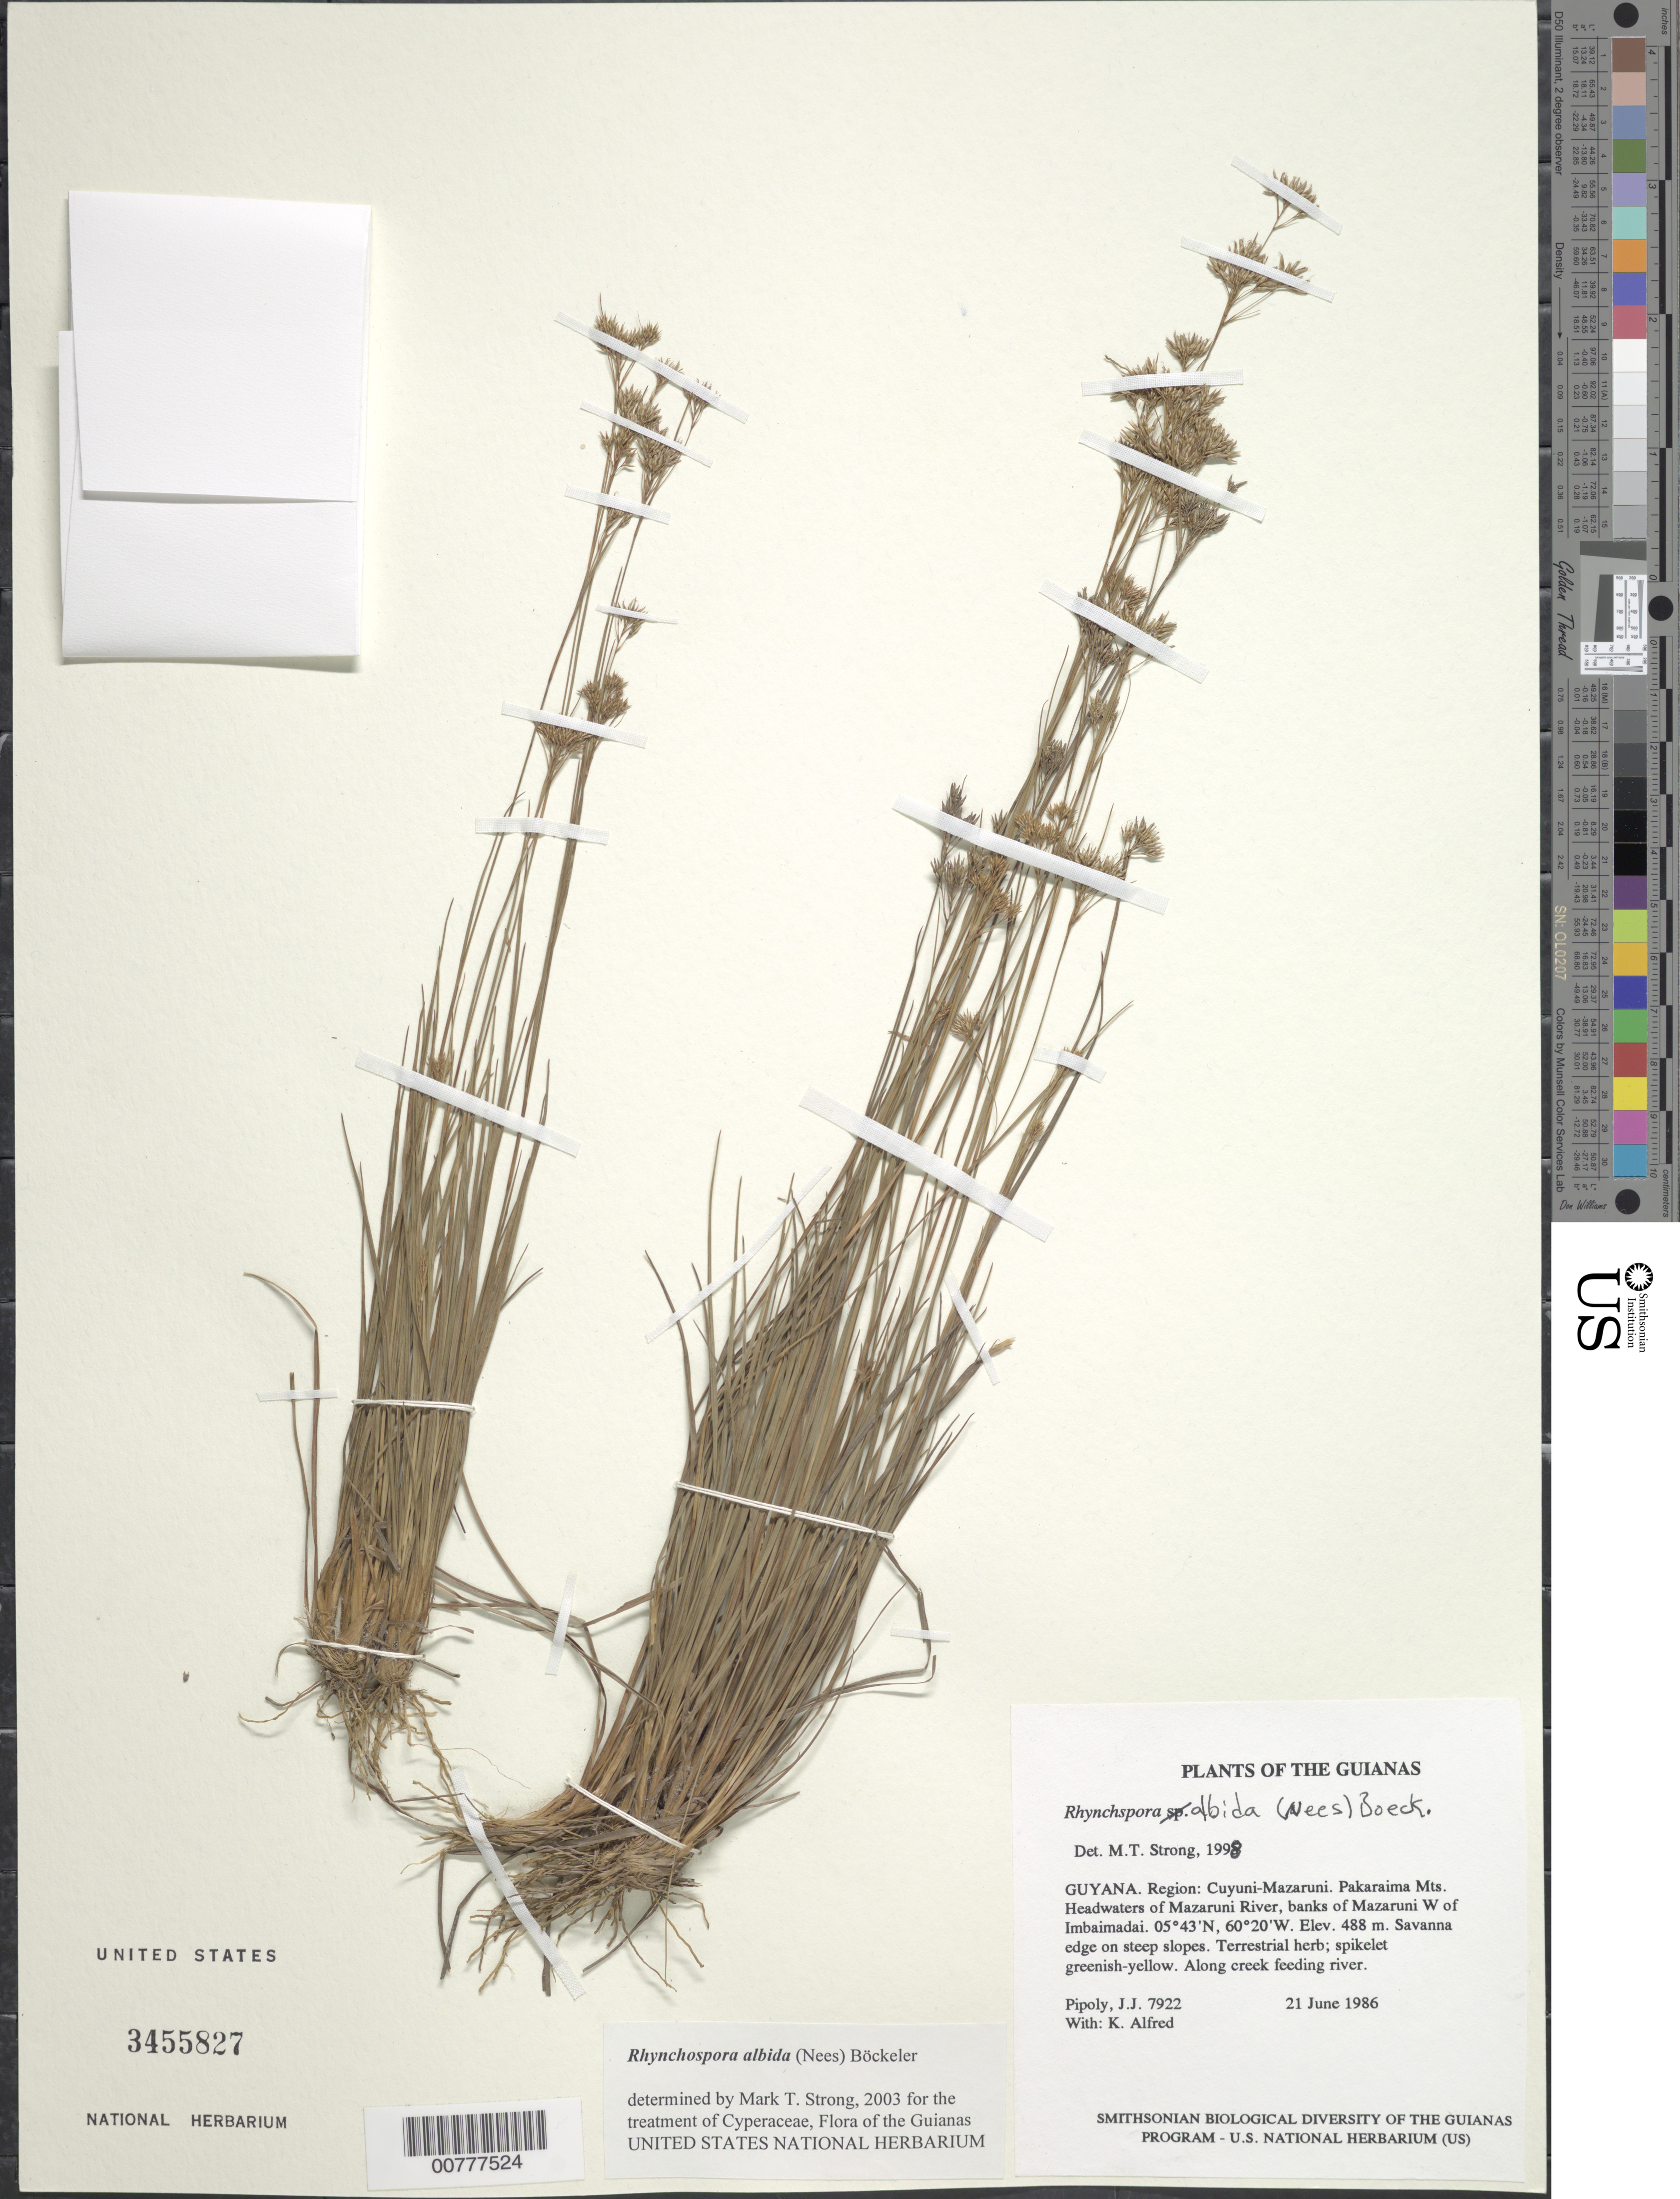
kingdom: Plantae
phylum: Tracheophyta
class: Liliopsida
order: Poales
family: Cyperaceae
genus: Rhynchospora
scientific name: Rhynchospora albida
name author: (Nees) Boeckeler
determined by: Strong, M. T., (US), Smithsonian Institution - National Museum of Natural History (UNITED STATES)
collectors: J. J. Pipoly & K. Alfred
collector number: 7922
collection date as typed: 21 June 1986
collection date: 1986-06-21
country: Guyana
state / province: Cuyuni-Mazaruni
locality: Pakaraima Mts. Headwaters of Mazaruni River, banks of Mazaruni W of Imbaimadai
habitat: Savanna edge on steep slopes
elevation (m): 488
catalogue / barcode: US 3455827